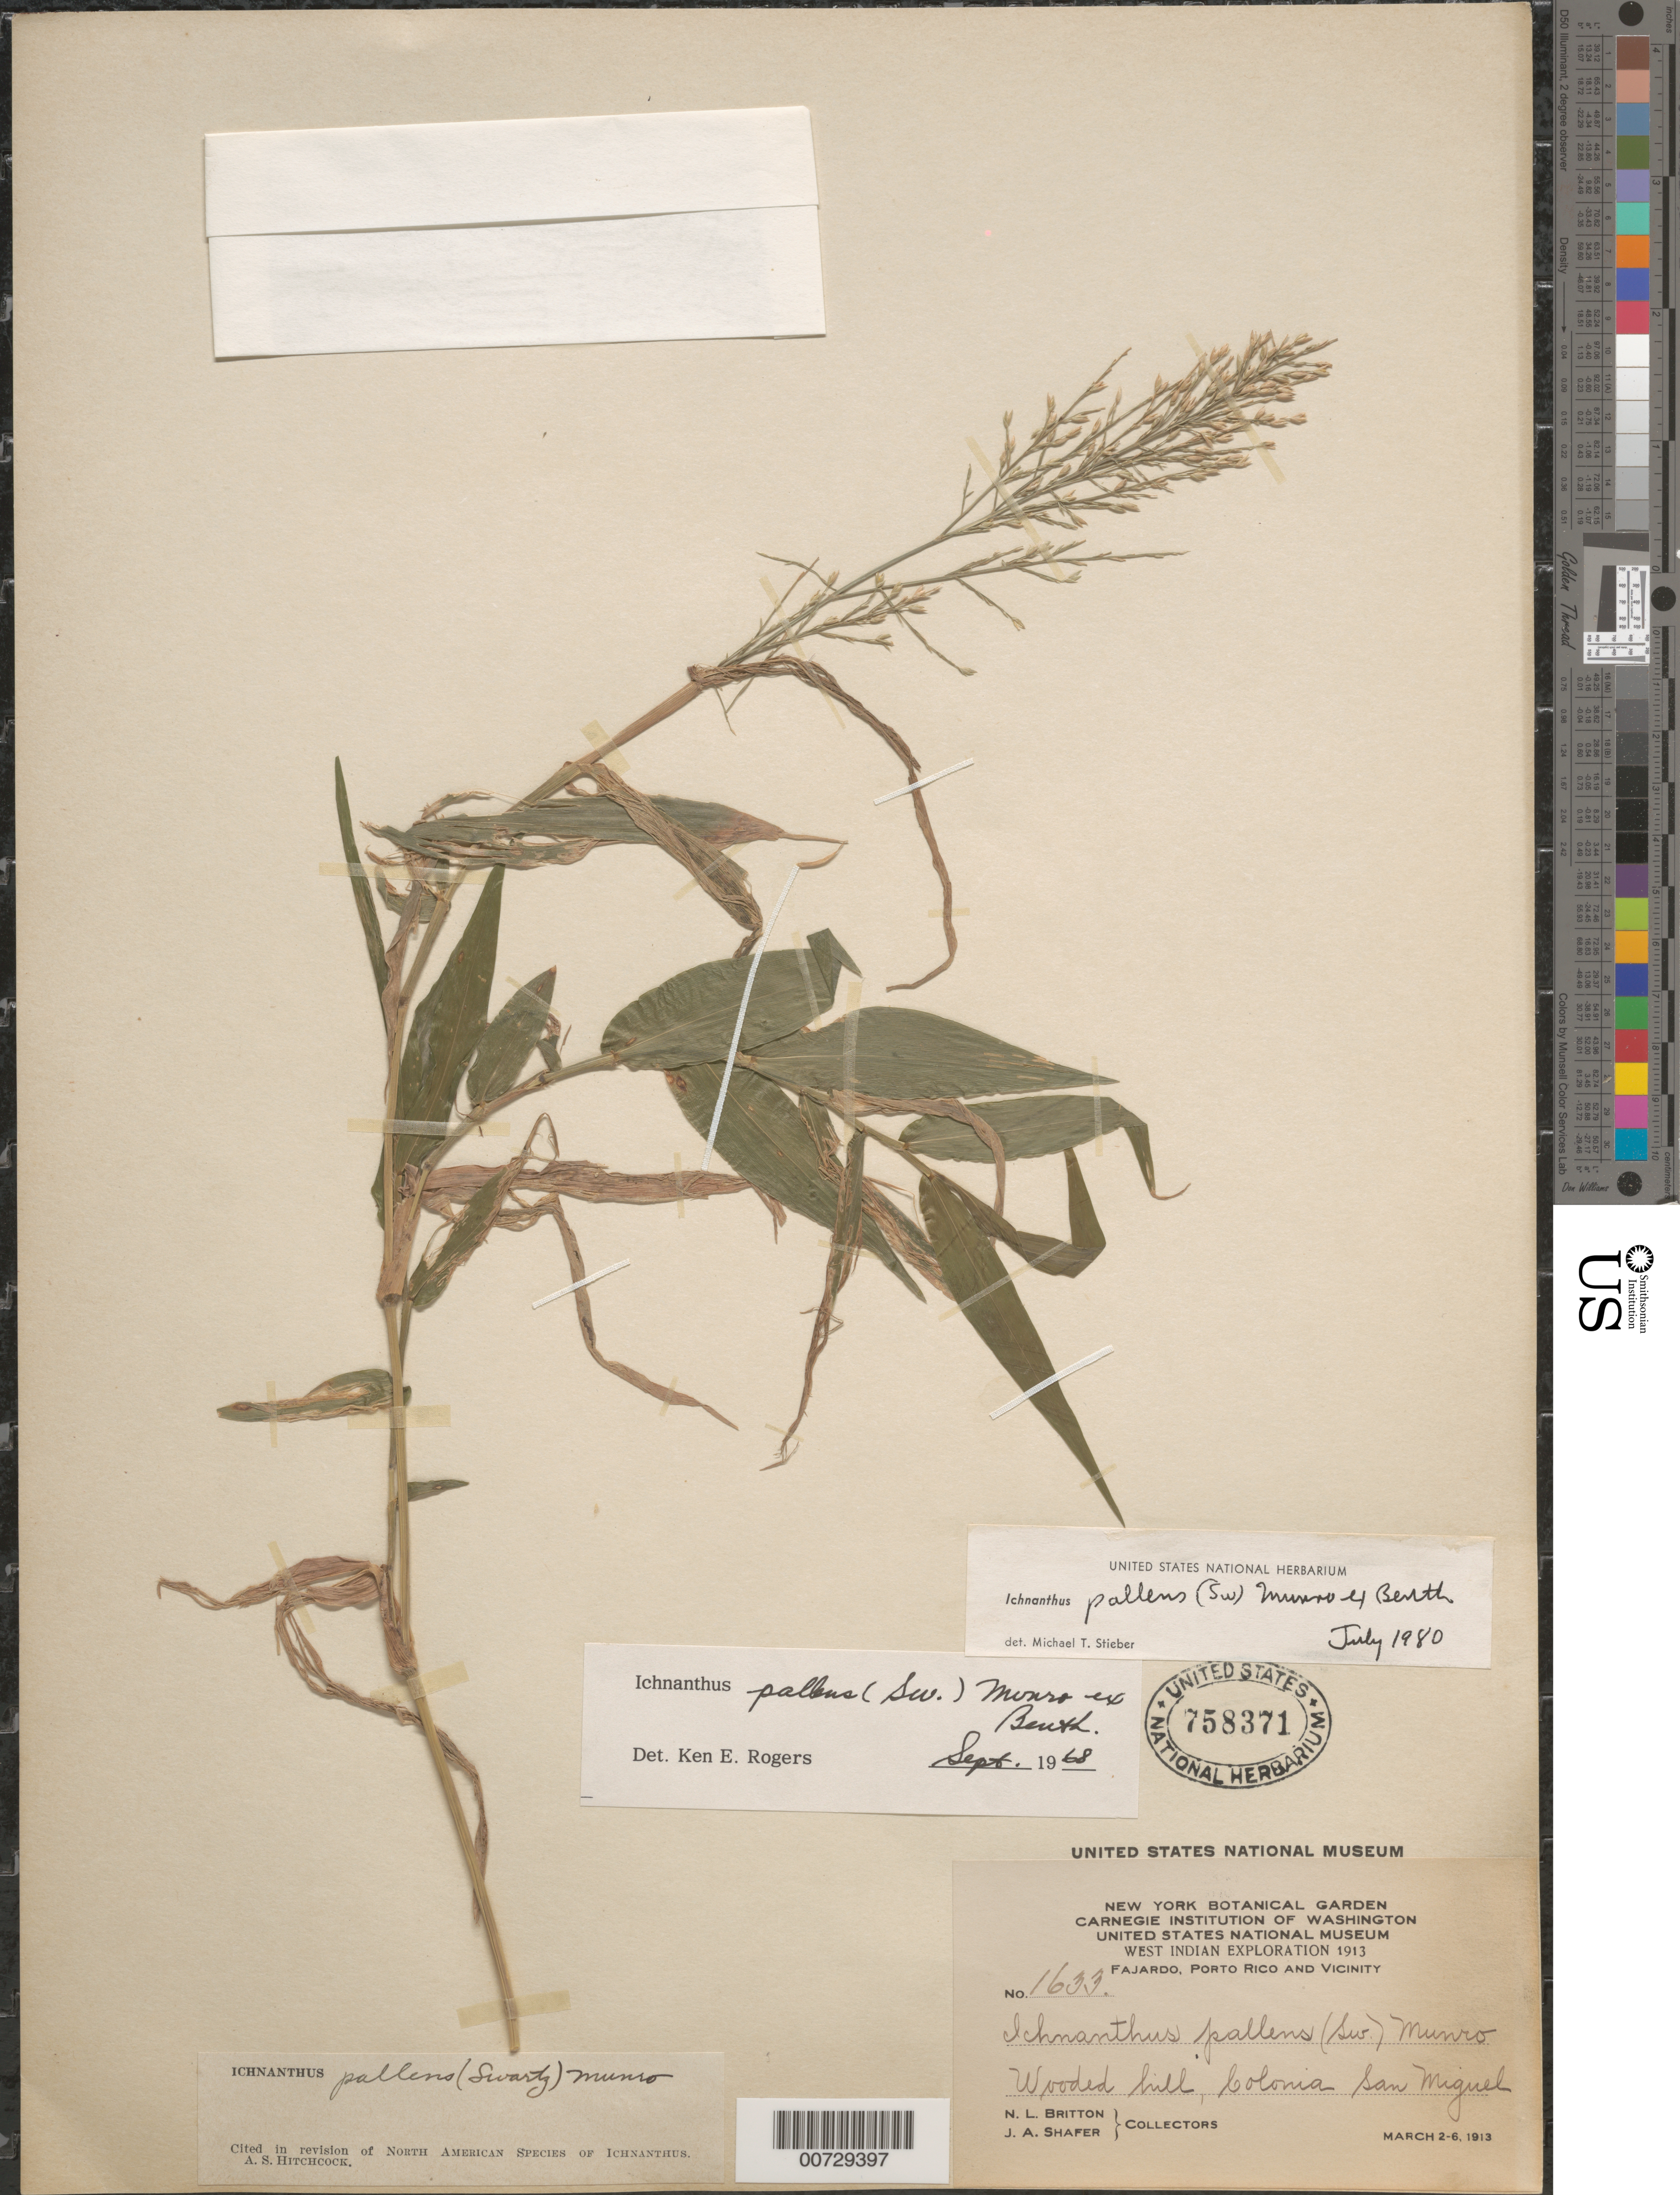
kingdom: Plantae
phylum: Tracheophyta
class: Liliopsida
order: Poales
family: Poaceae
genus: Ichnanthus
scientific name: Ichnanthus pallens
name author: (Sw.) Munro ex Benth.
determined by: Stieber, M. T.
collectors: N. Britton & J. A. Shafer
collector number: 1633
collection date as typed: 02 Mar 1913 to 06 Mar 1913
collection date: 1913-03-02/1913-03-06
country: Puerto Rico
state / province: Fajardo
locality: Fajardo, Colonia San Miguel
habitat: Wooded hill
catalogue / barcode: US 758371